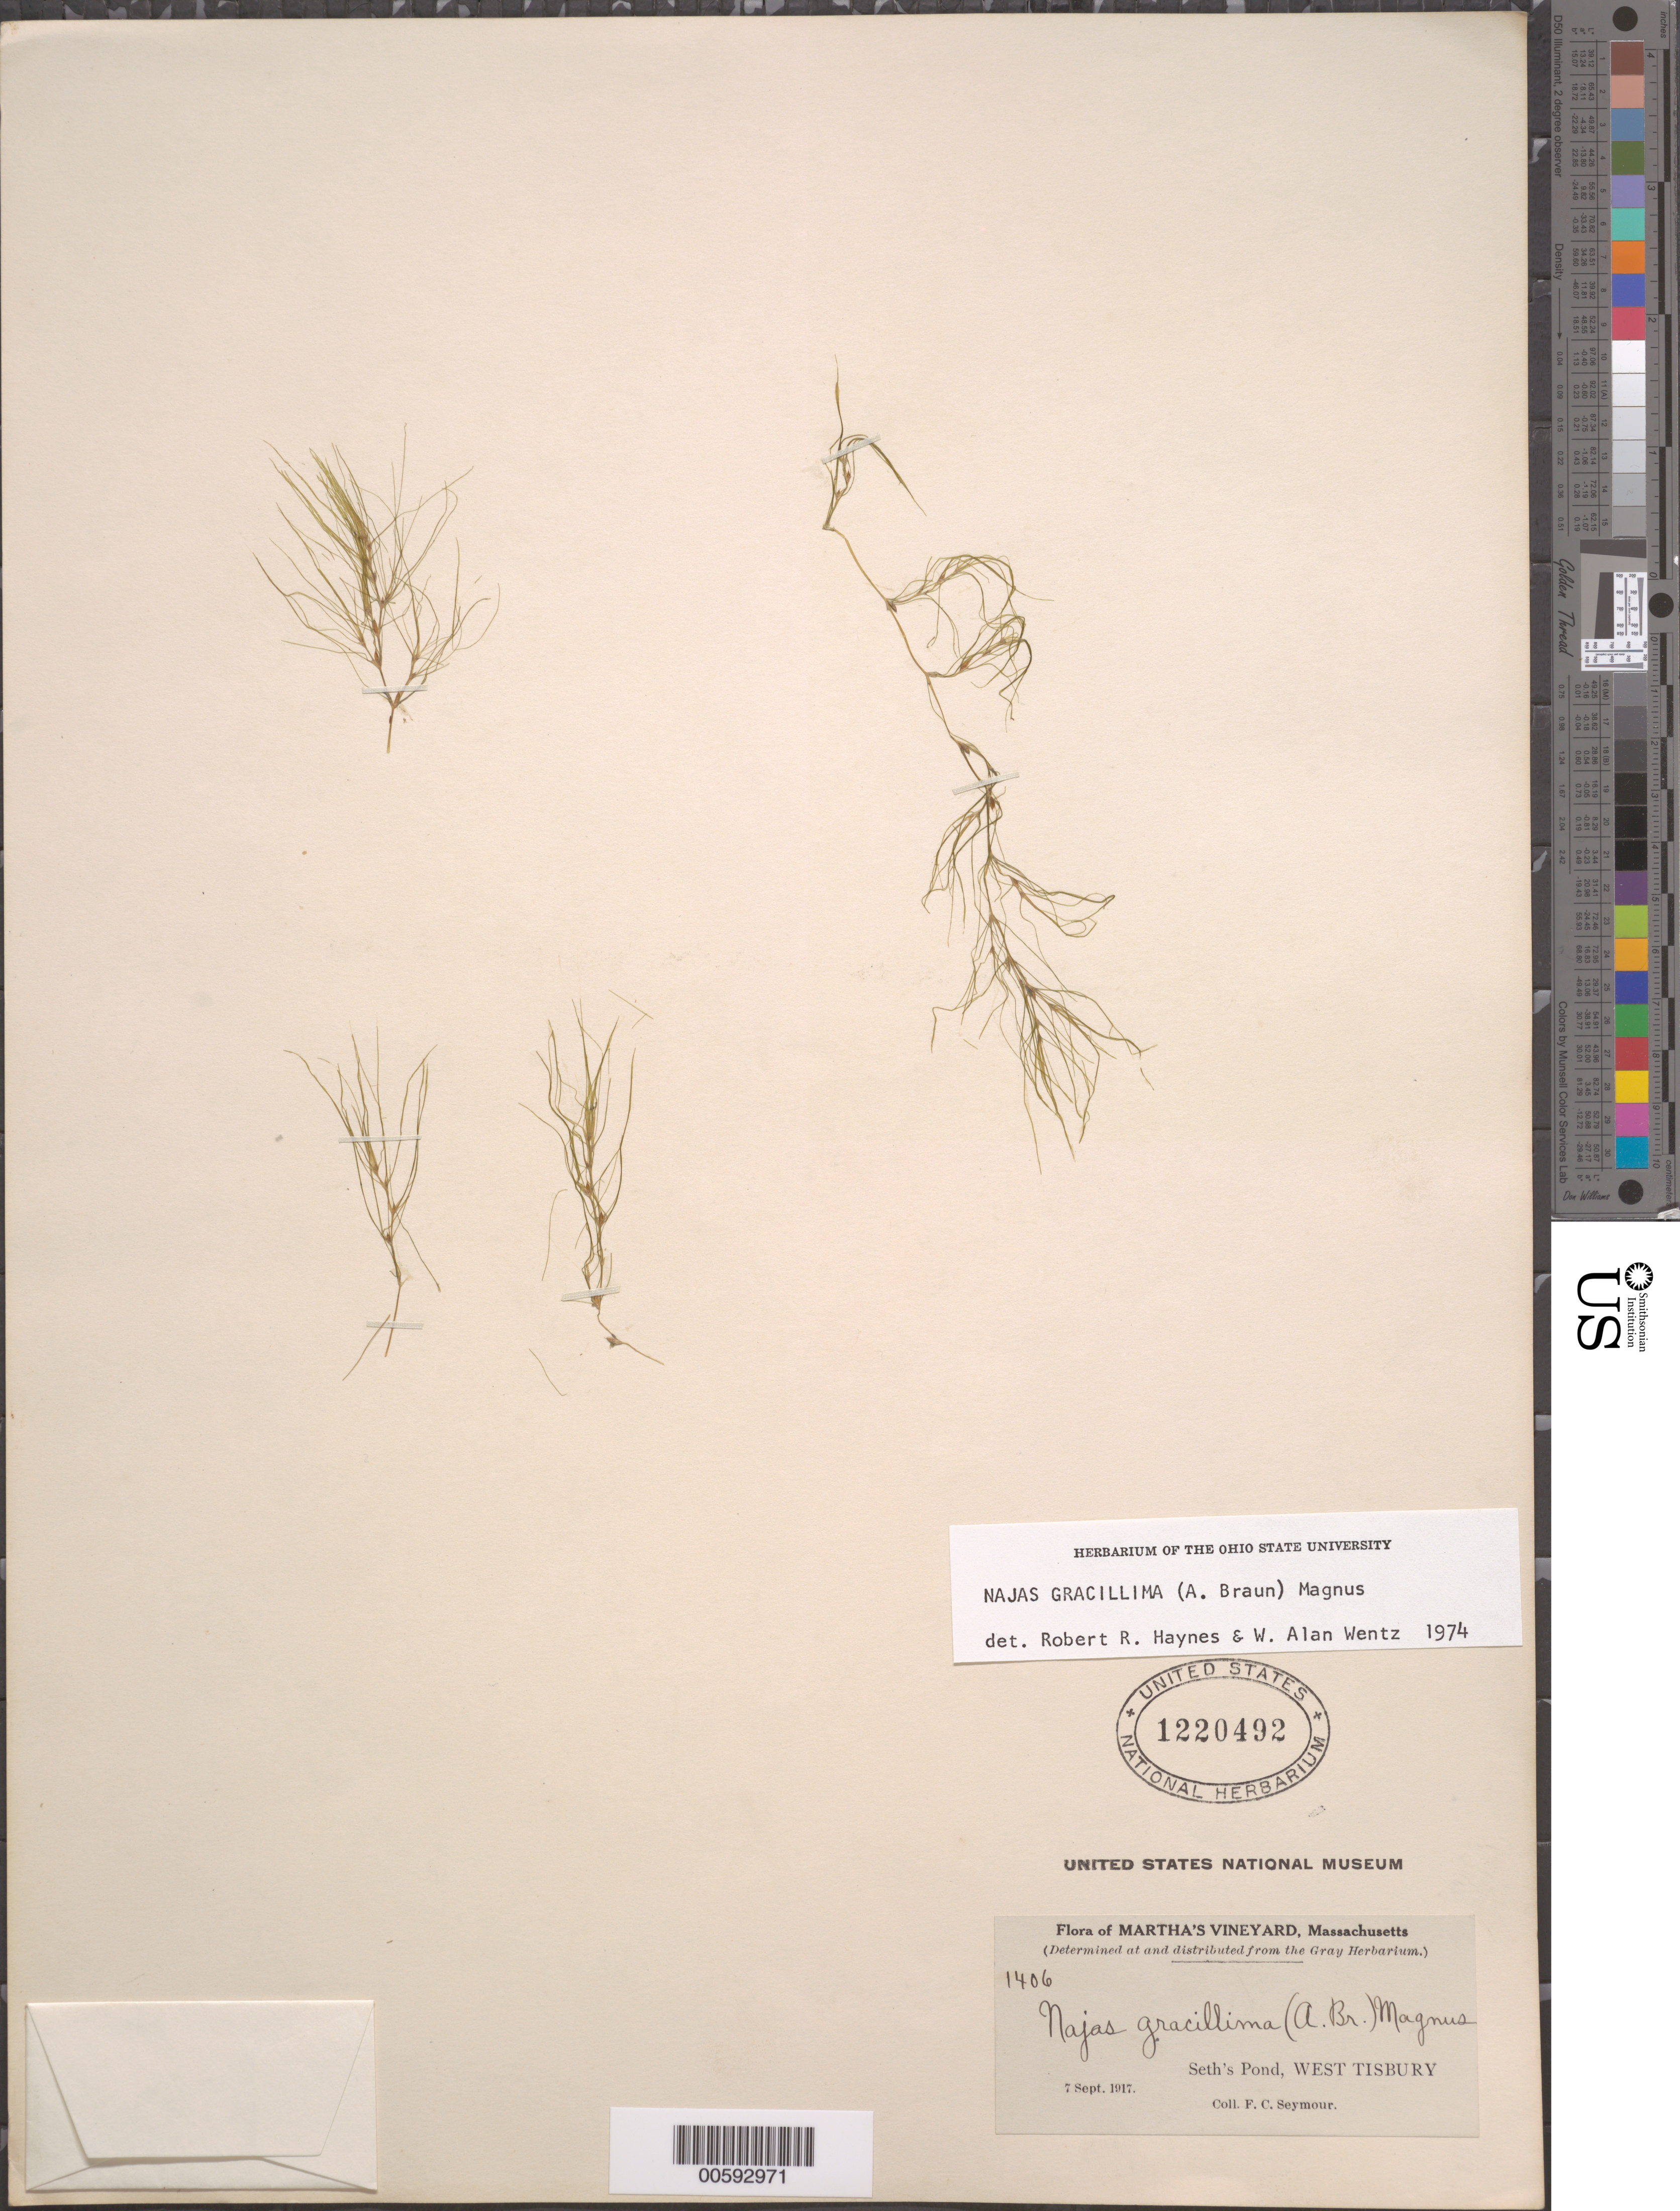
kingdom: Plantae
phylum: Tracheophyta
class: Liliopsida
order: Alismatales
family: Hydrocharitaceae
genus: Najas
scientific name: Najas gracillima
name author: (A. Braun) Magnus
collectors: F. C. Seymour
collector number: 1406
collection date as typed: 07 Sep 1917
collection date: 1917-09-07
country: United States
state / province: Massachusetts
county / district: Dukes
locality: Seth's Pond, West Tisbury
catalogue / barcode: US 1220492